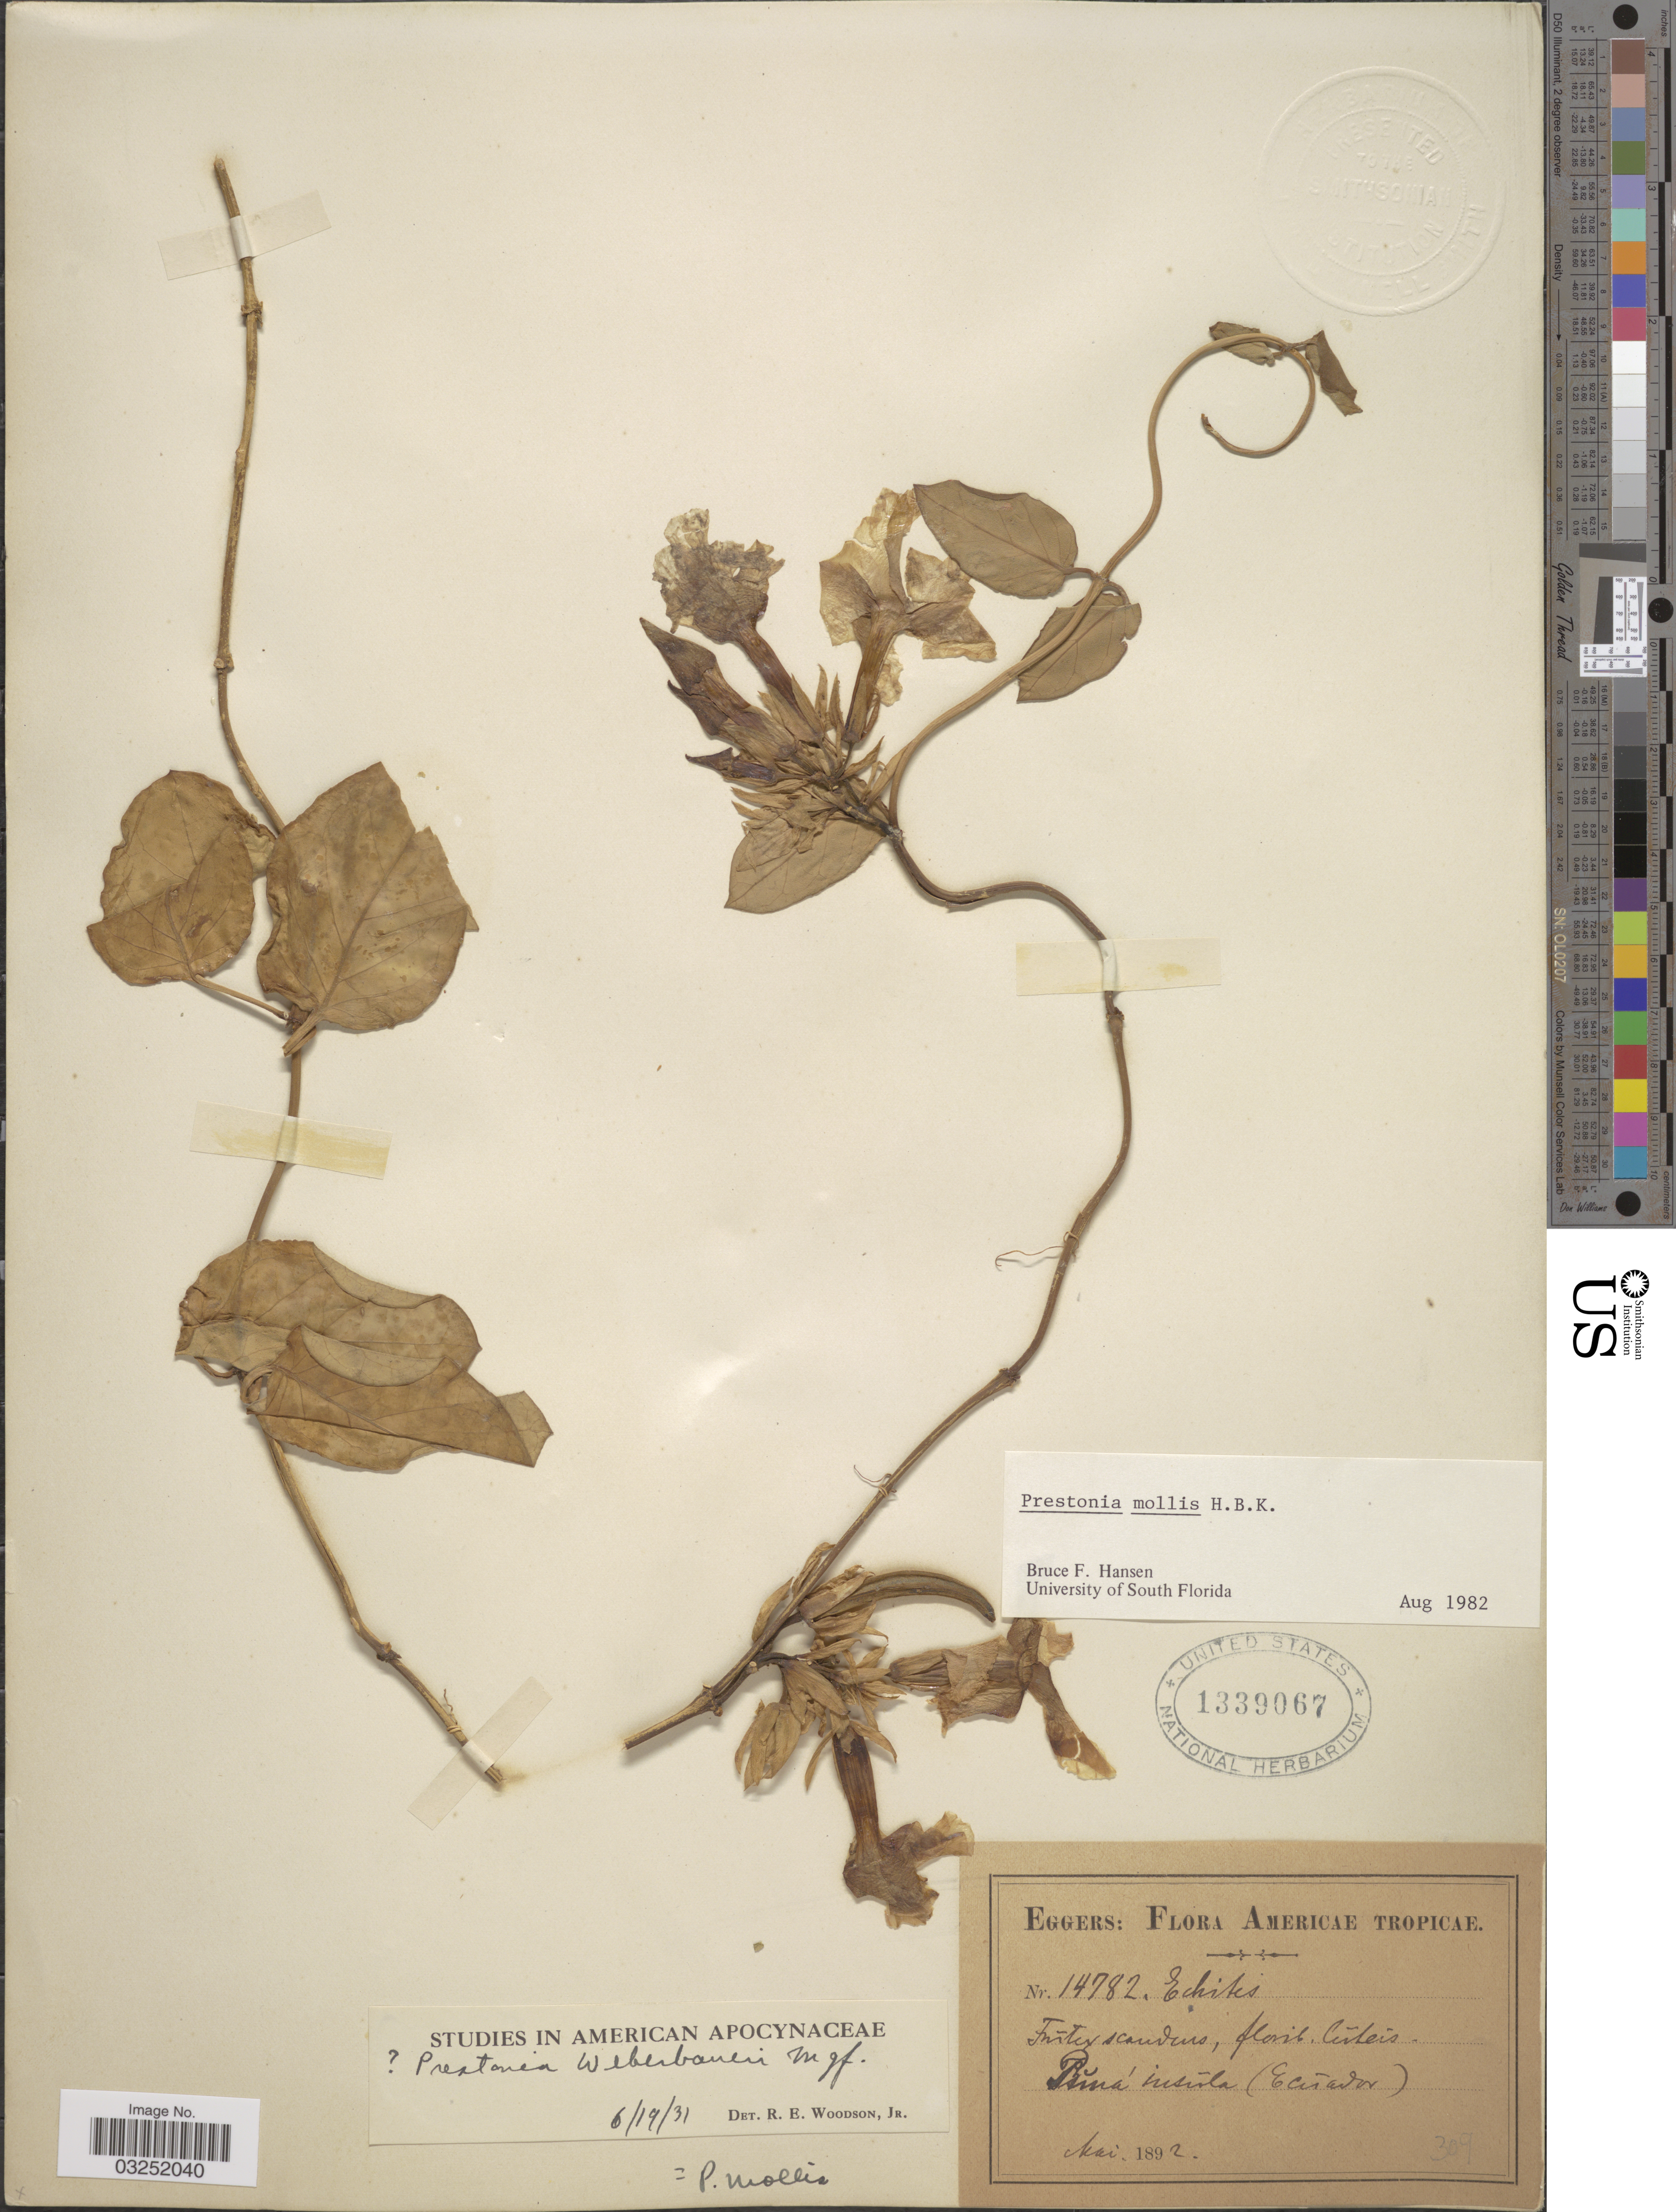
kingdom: Plantae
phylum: Tracheophyta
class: Magnoliopsida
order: Gentianales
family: Apocynaceae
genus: Prestonia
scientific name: Prestonia mollis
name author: Kunth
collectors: -. Eggers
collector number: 14782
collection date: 1892-05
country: Ecuador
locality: Püná insula (Ecuador).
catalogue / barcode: US 1339067